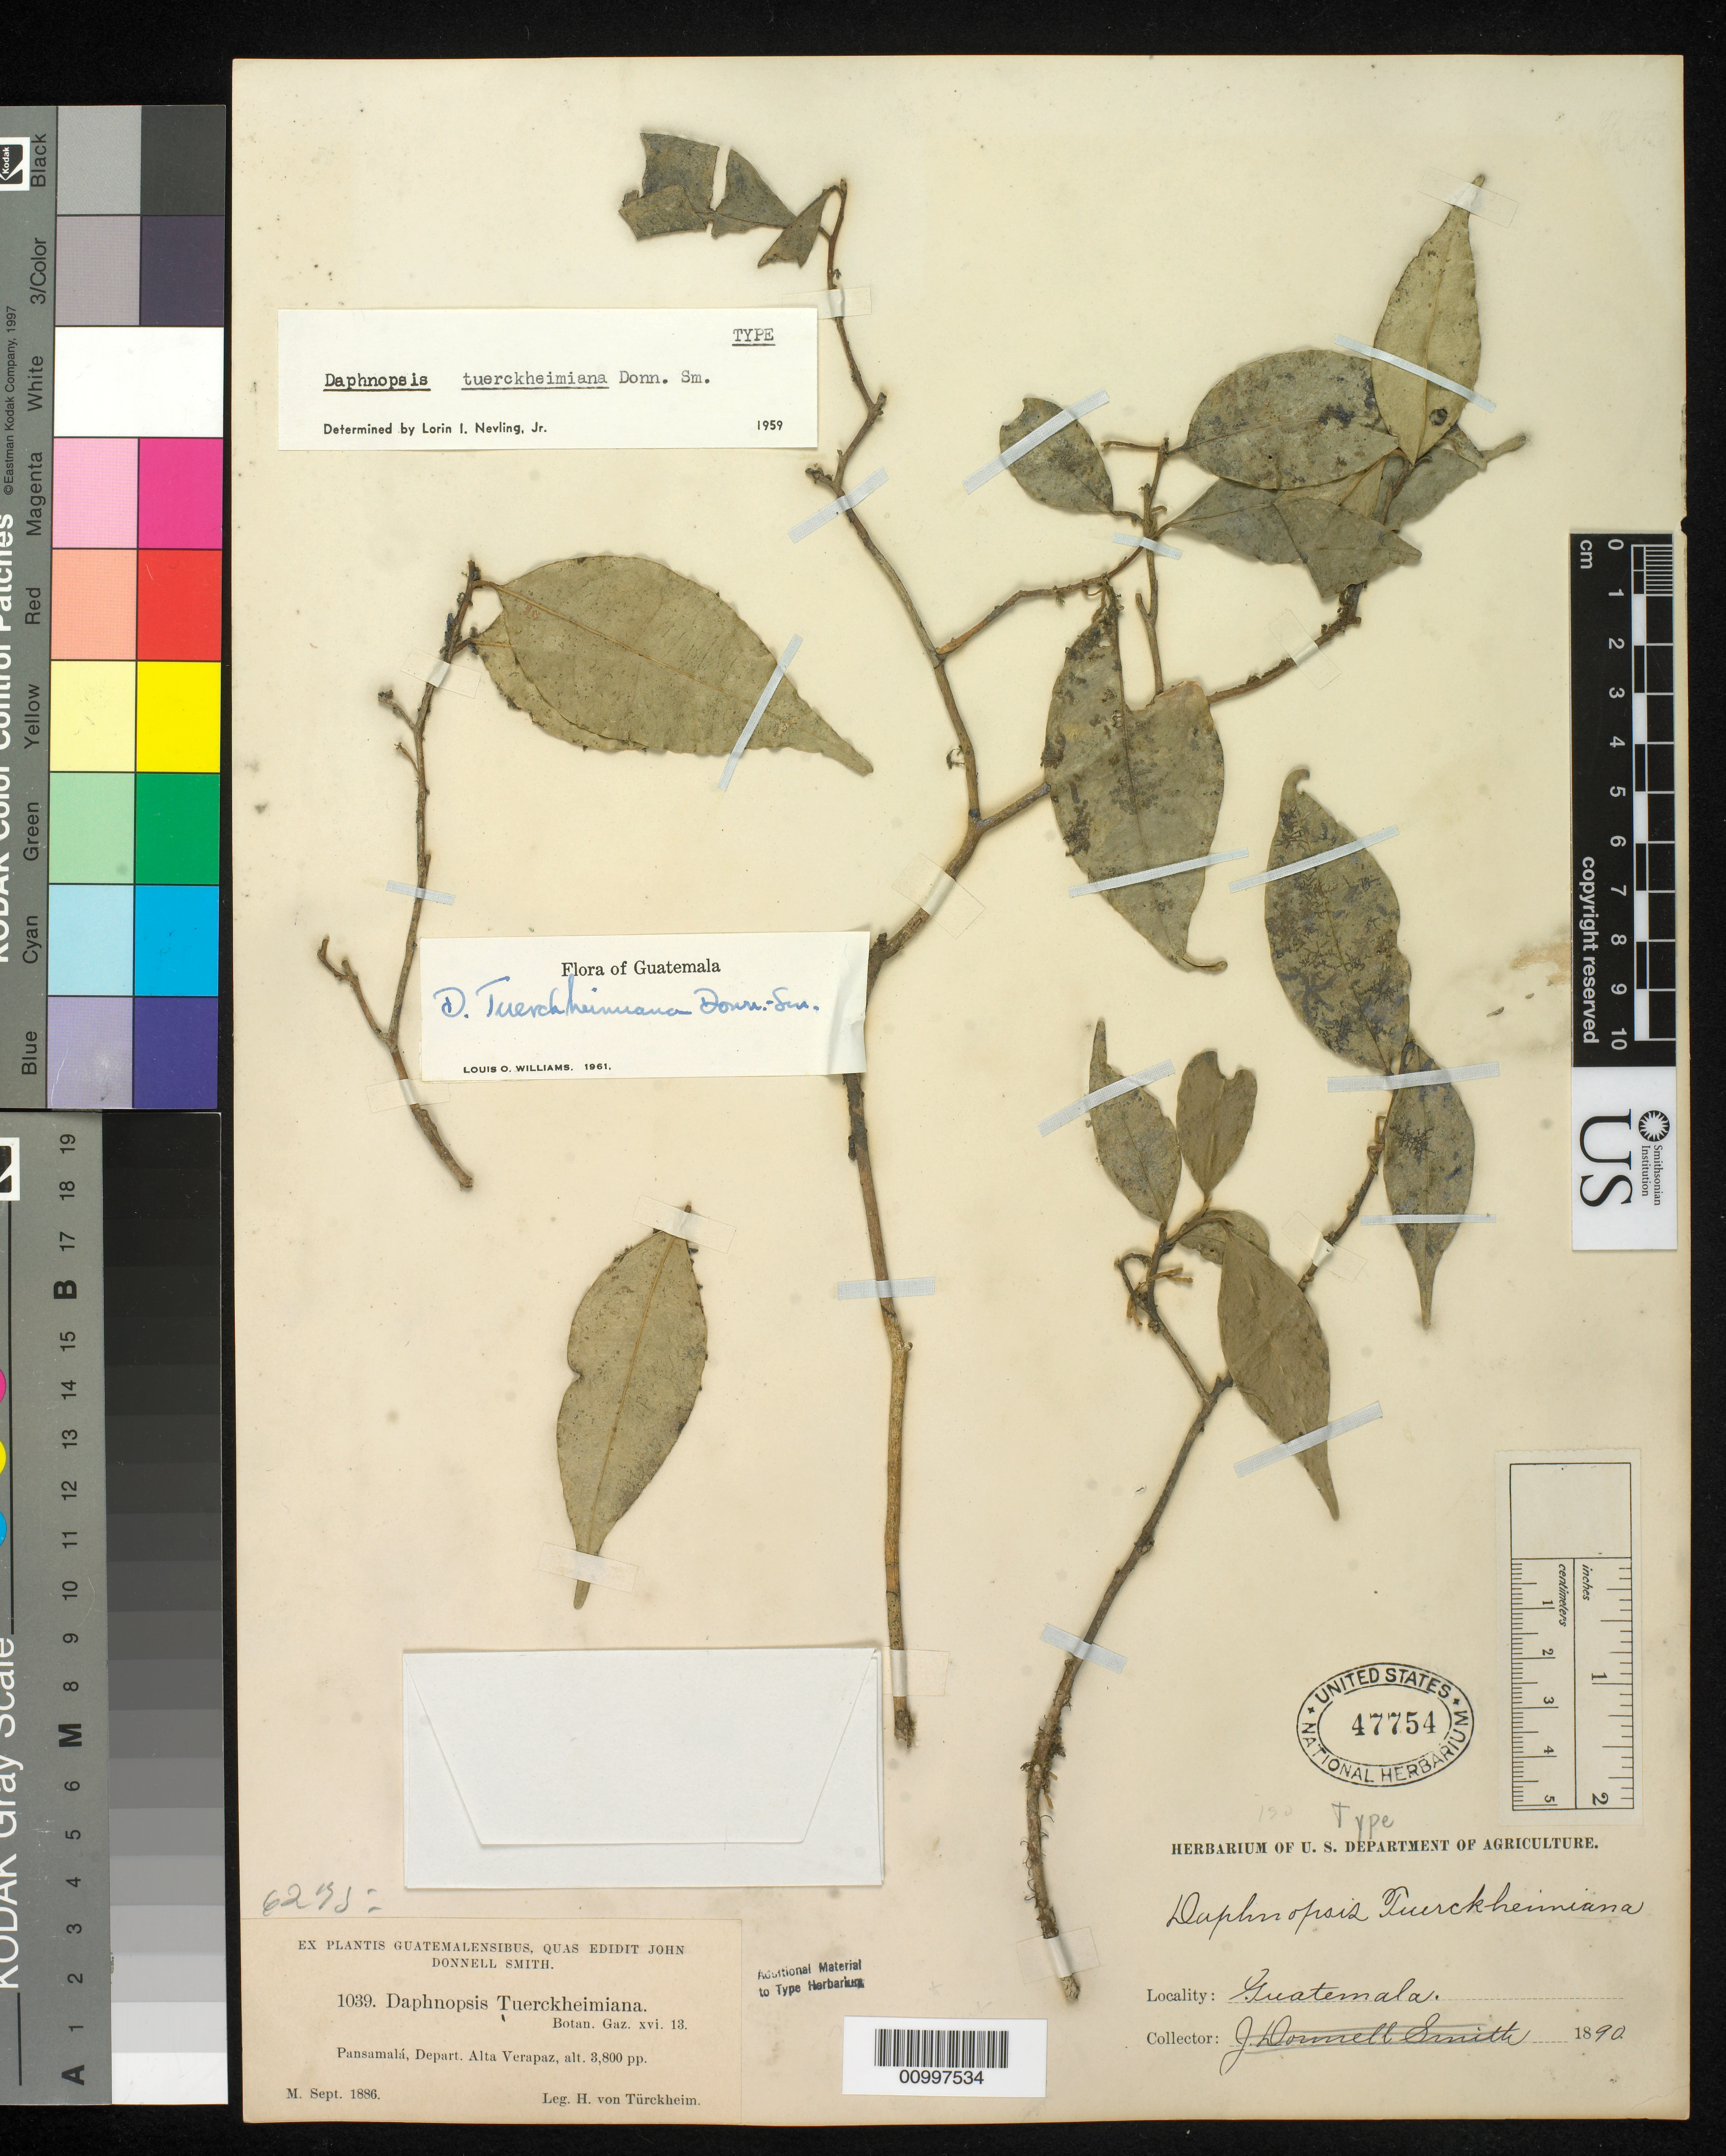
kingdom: Plantae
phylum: Tracheophyta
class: Magnoliopsida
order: Malvales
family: Thymelaeaceae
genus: Daphnopsis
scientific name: Daphnopsis tuerckheimiana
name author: Donn. Sm.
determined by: Williams, Louis O.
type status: Isotype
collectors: H. von Türckheim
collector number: J.D.S. 1039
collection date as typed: Sep 1886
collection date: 1886-09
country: Guatemala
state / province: Alta Verapaz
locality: Pansamalá, Depart. Alta Verapaz.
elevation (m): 1158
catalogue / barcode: US 47754